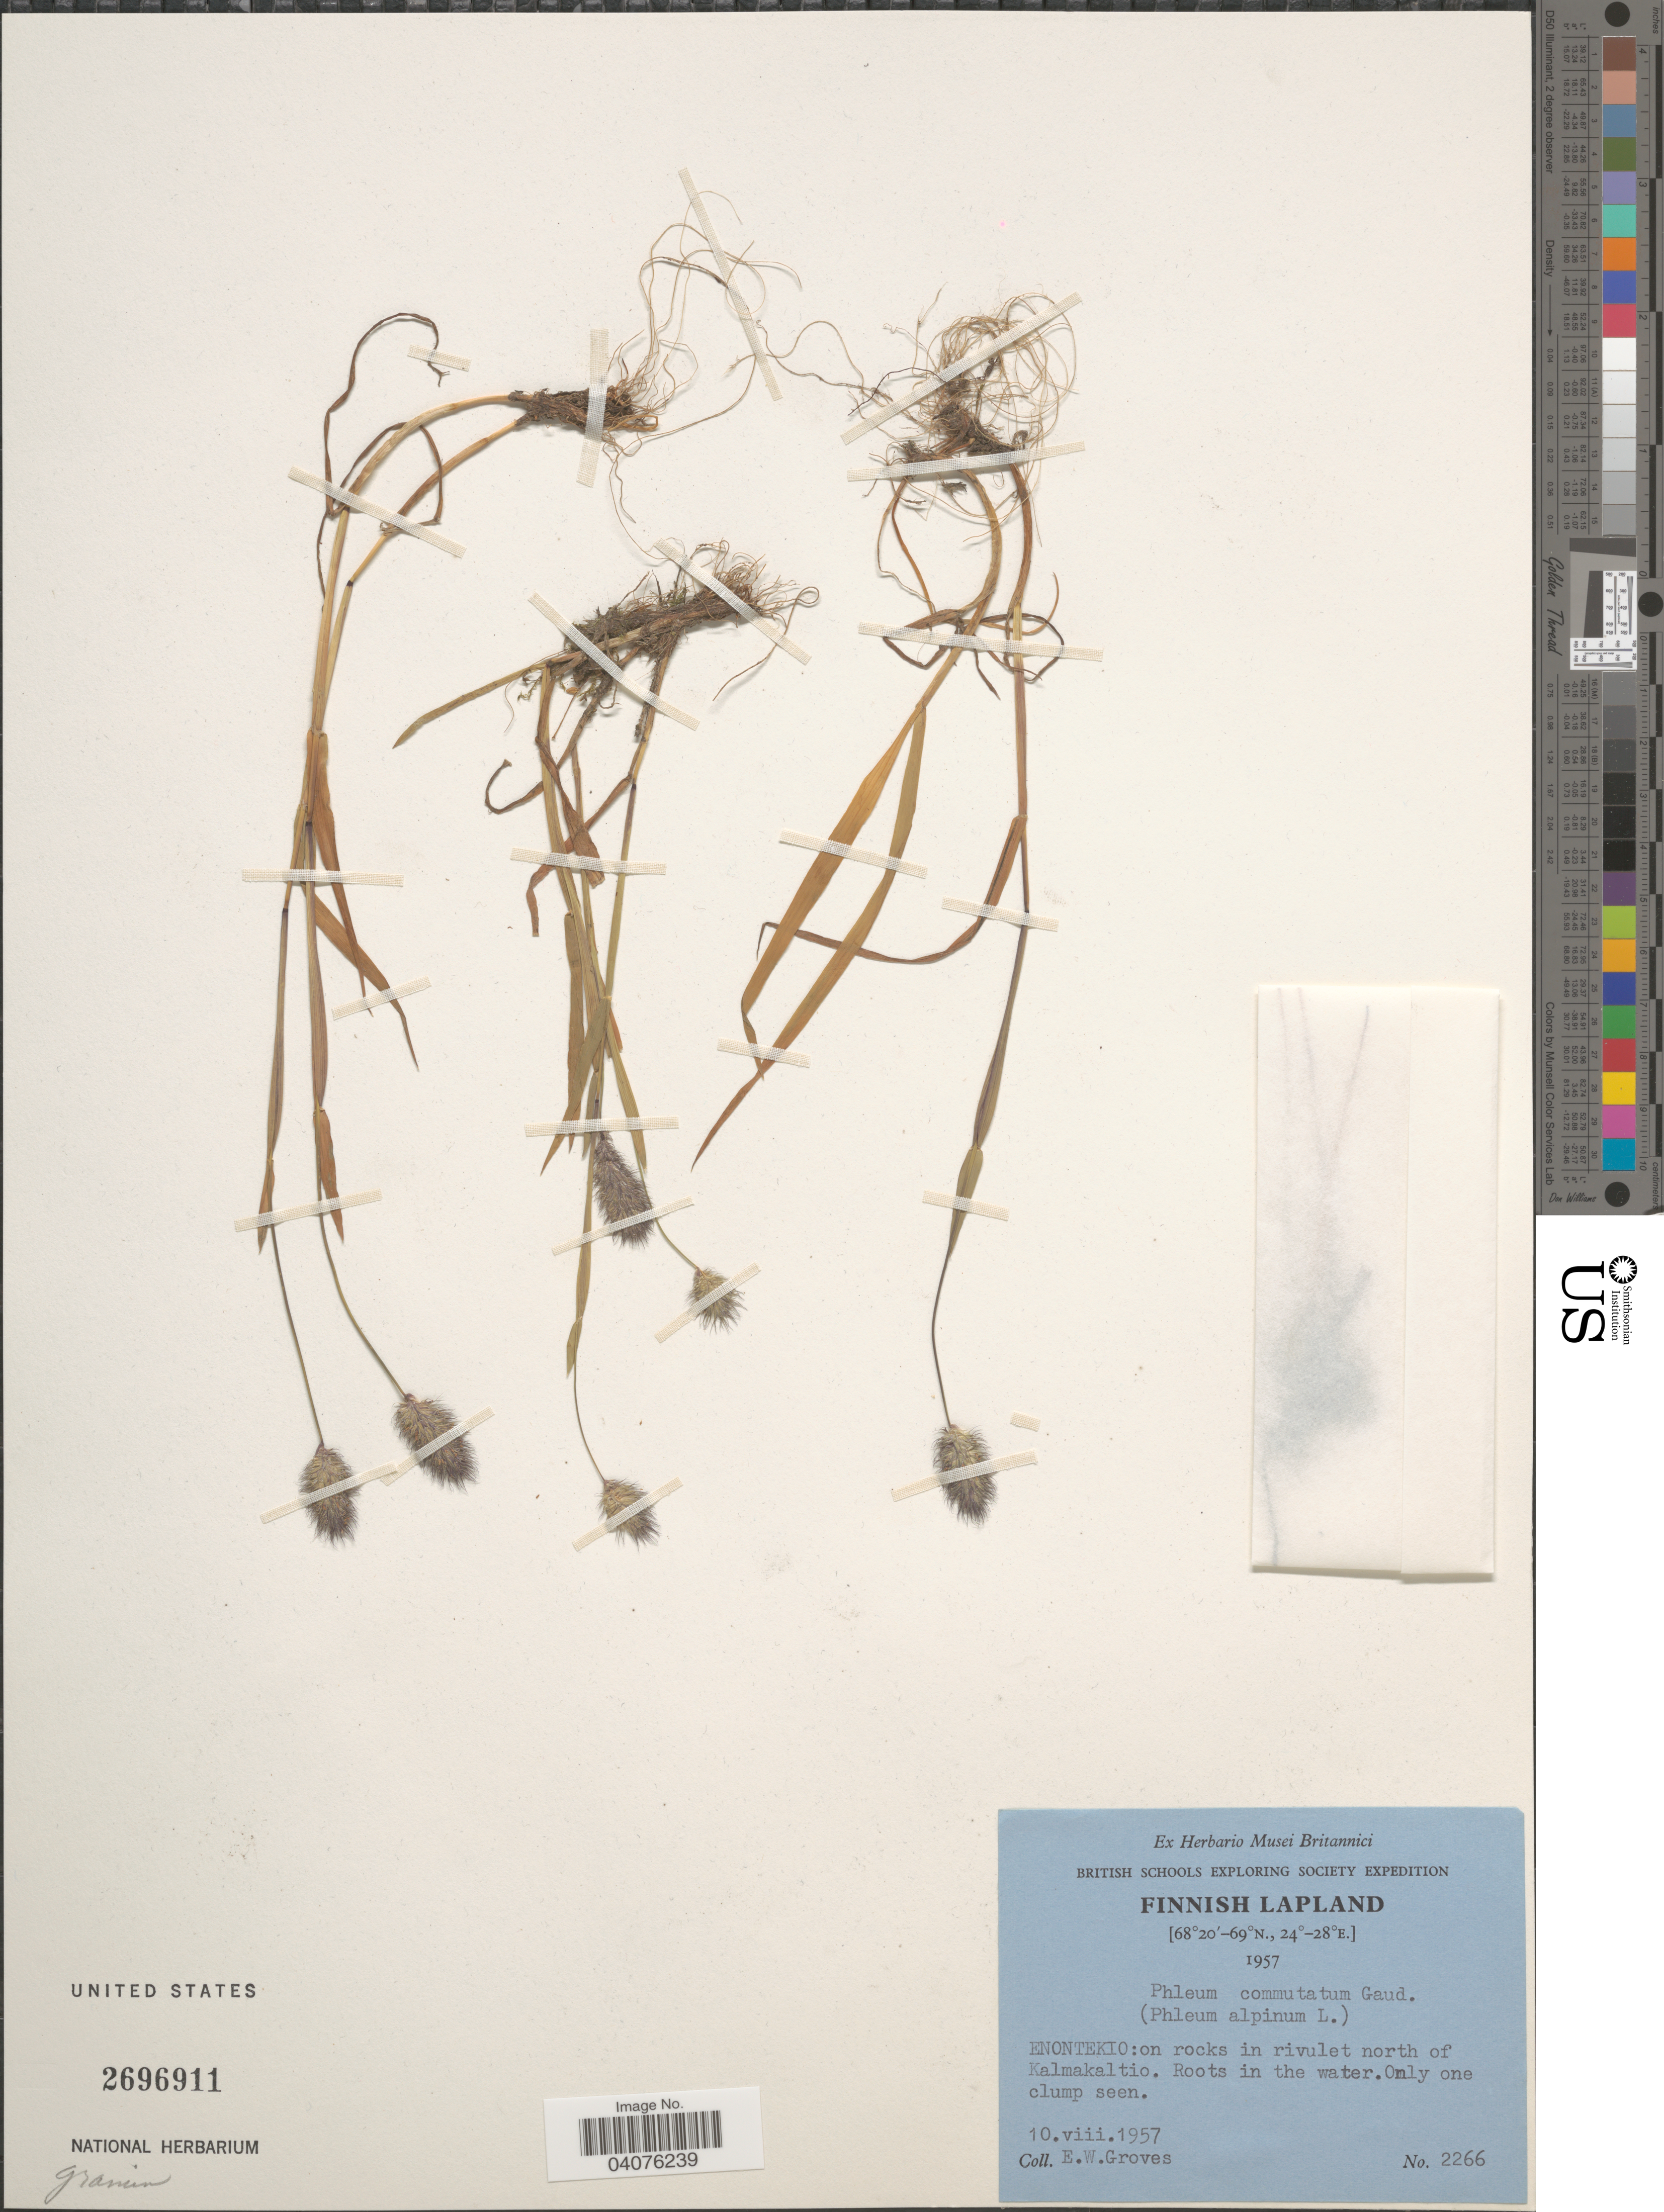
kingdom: Plantae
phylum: Tracheophyta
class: Liliopsida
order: Poales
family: Poaceae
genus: Phleum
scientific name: Phleum alpinum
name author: L.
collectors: E. Groves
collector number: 2266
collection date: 1957-08-10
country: Finland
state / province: Lappi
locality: British Schools Exploring Society Expedition. Finnish Lapland. Enontekio: on rocks in rivulet north of Kalmakaltio.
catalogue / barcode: US 2696911